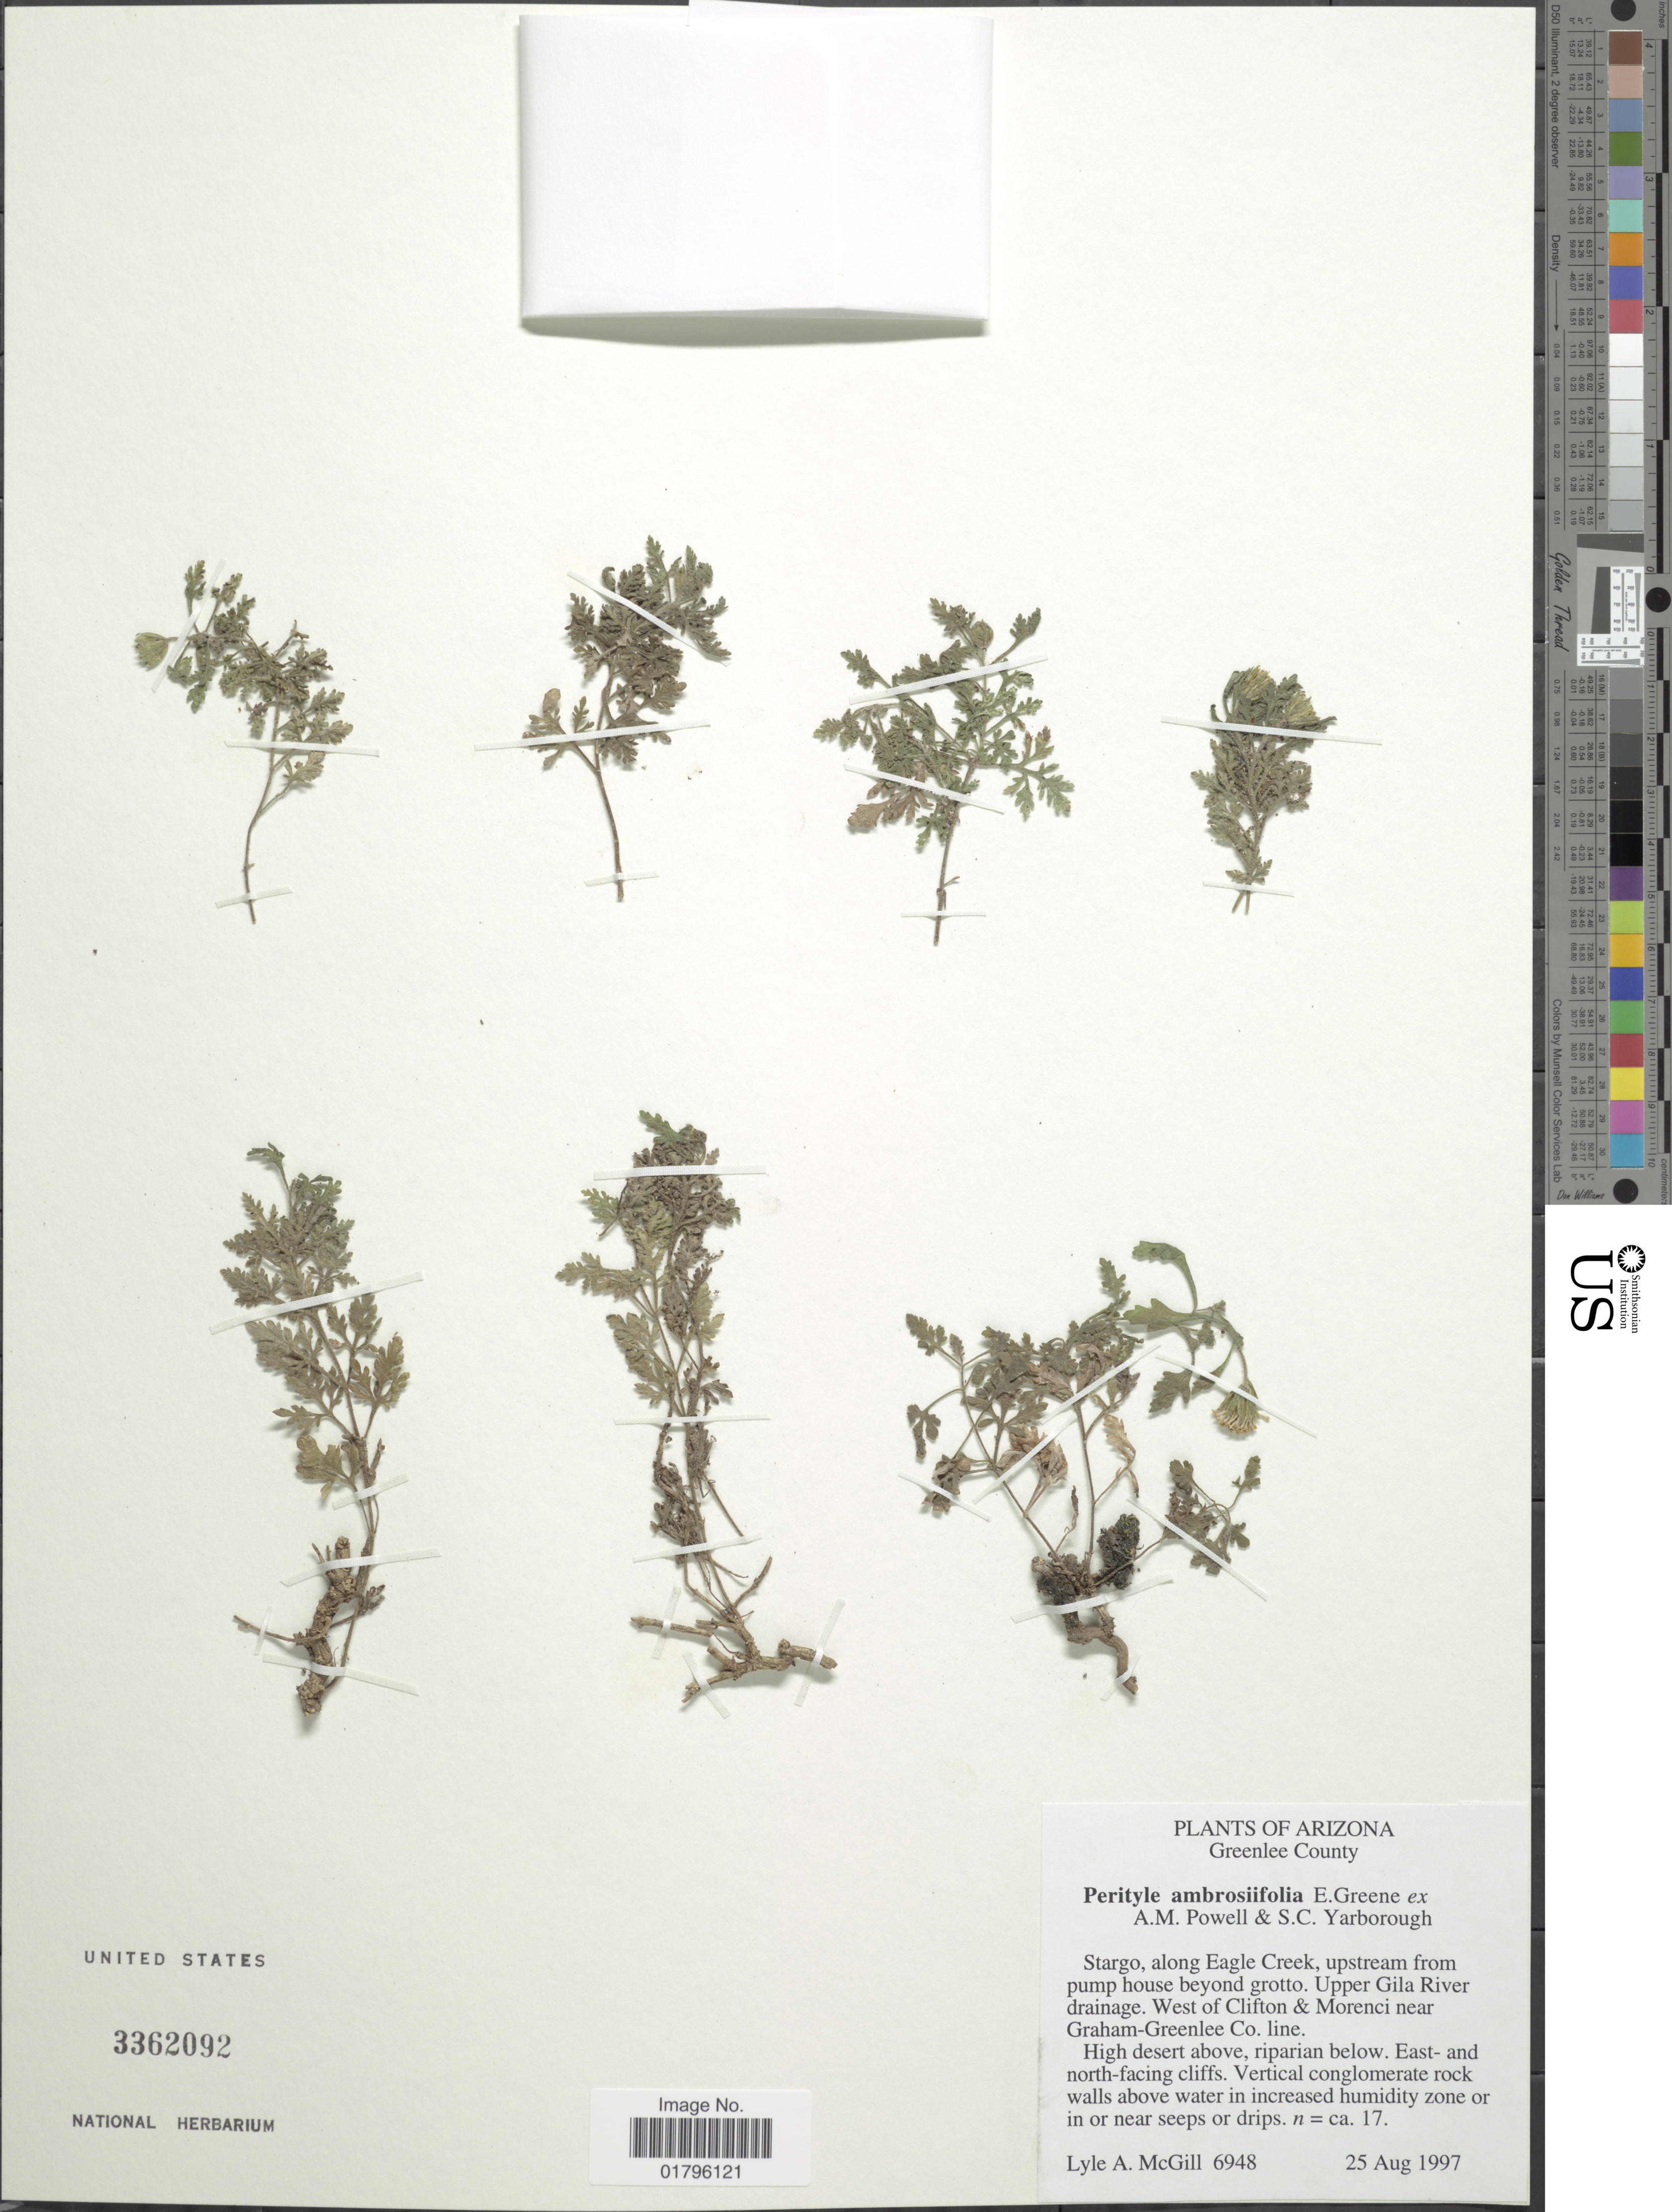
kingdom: Plantae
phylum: Tracheophyta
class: Magnoliopsida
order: Asterales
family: Asteraceae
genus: Perityle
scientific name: Perityle ambrosiifolia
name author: Greene ex A.M. Powell & Yarborough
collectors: L. McGill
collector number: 6948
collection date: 1997-08-25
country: United States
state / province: Arizona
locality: Greenlee County. Stargo, along Eagle Creek, upstream from pump house beyond grotto. Upper Gila River drainage. West of Clifton & Morenci near Graham-Greenlee Co. line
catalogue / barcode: US 3362092